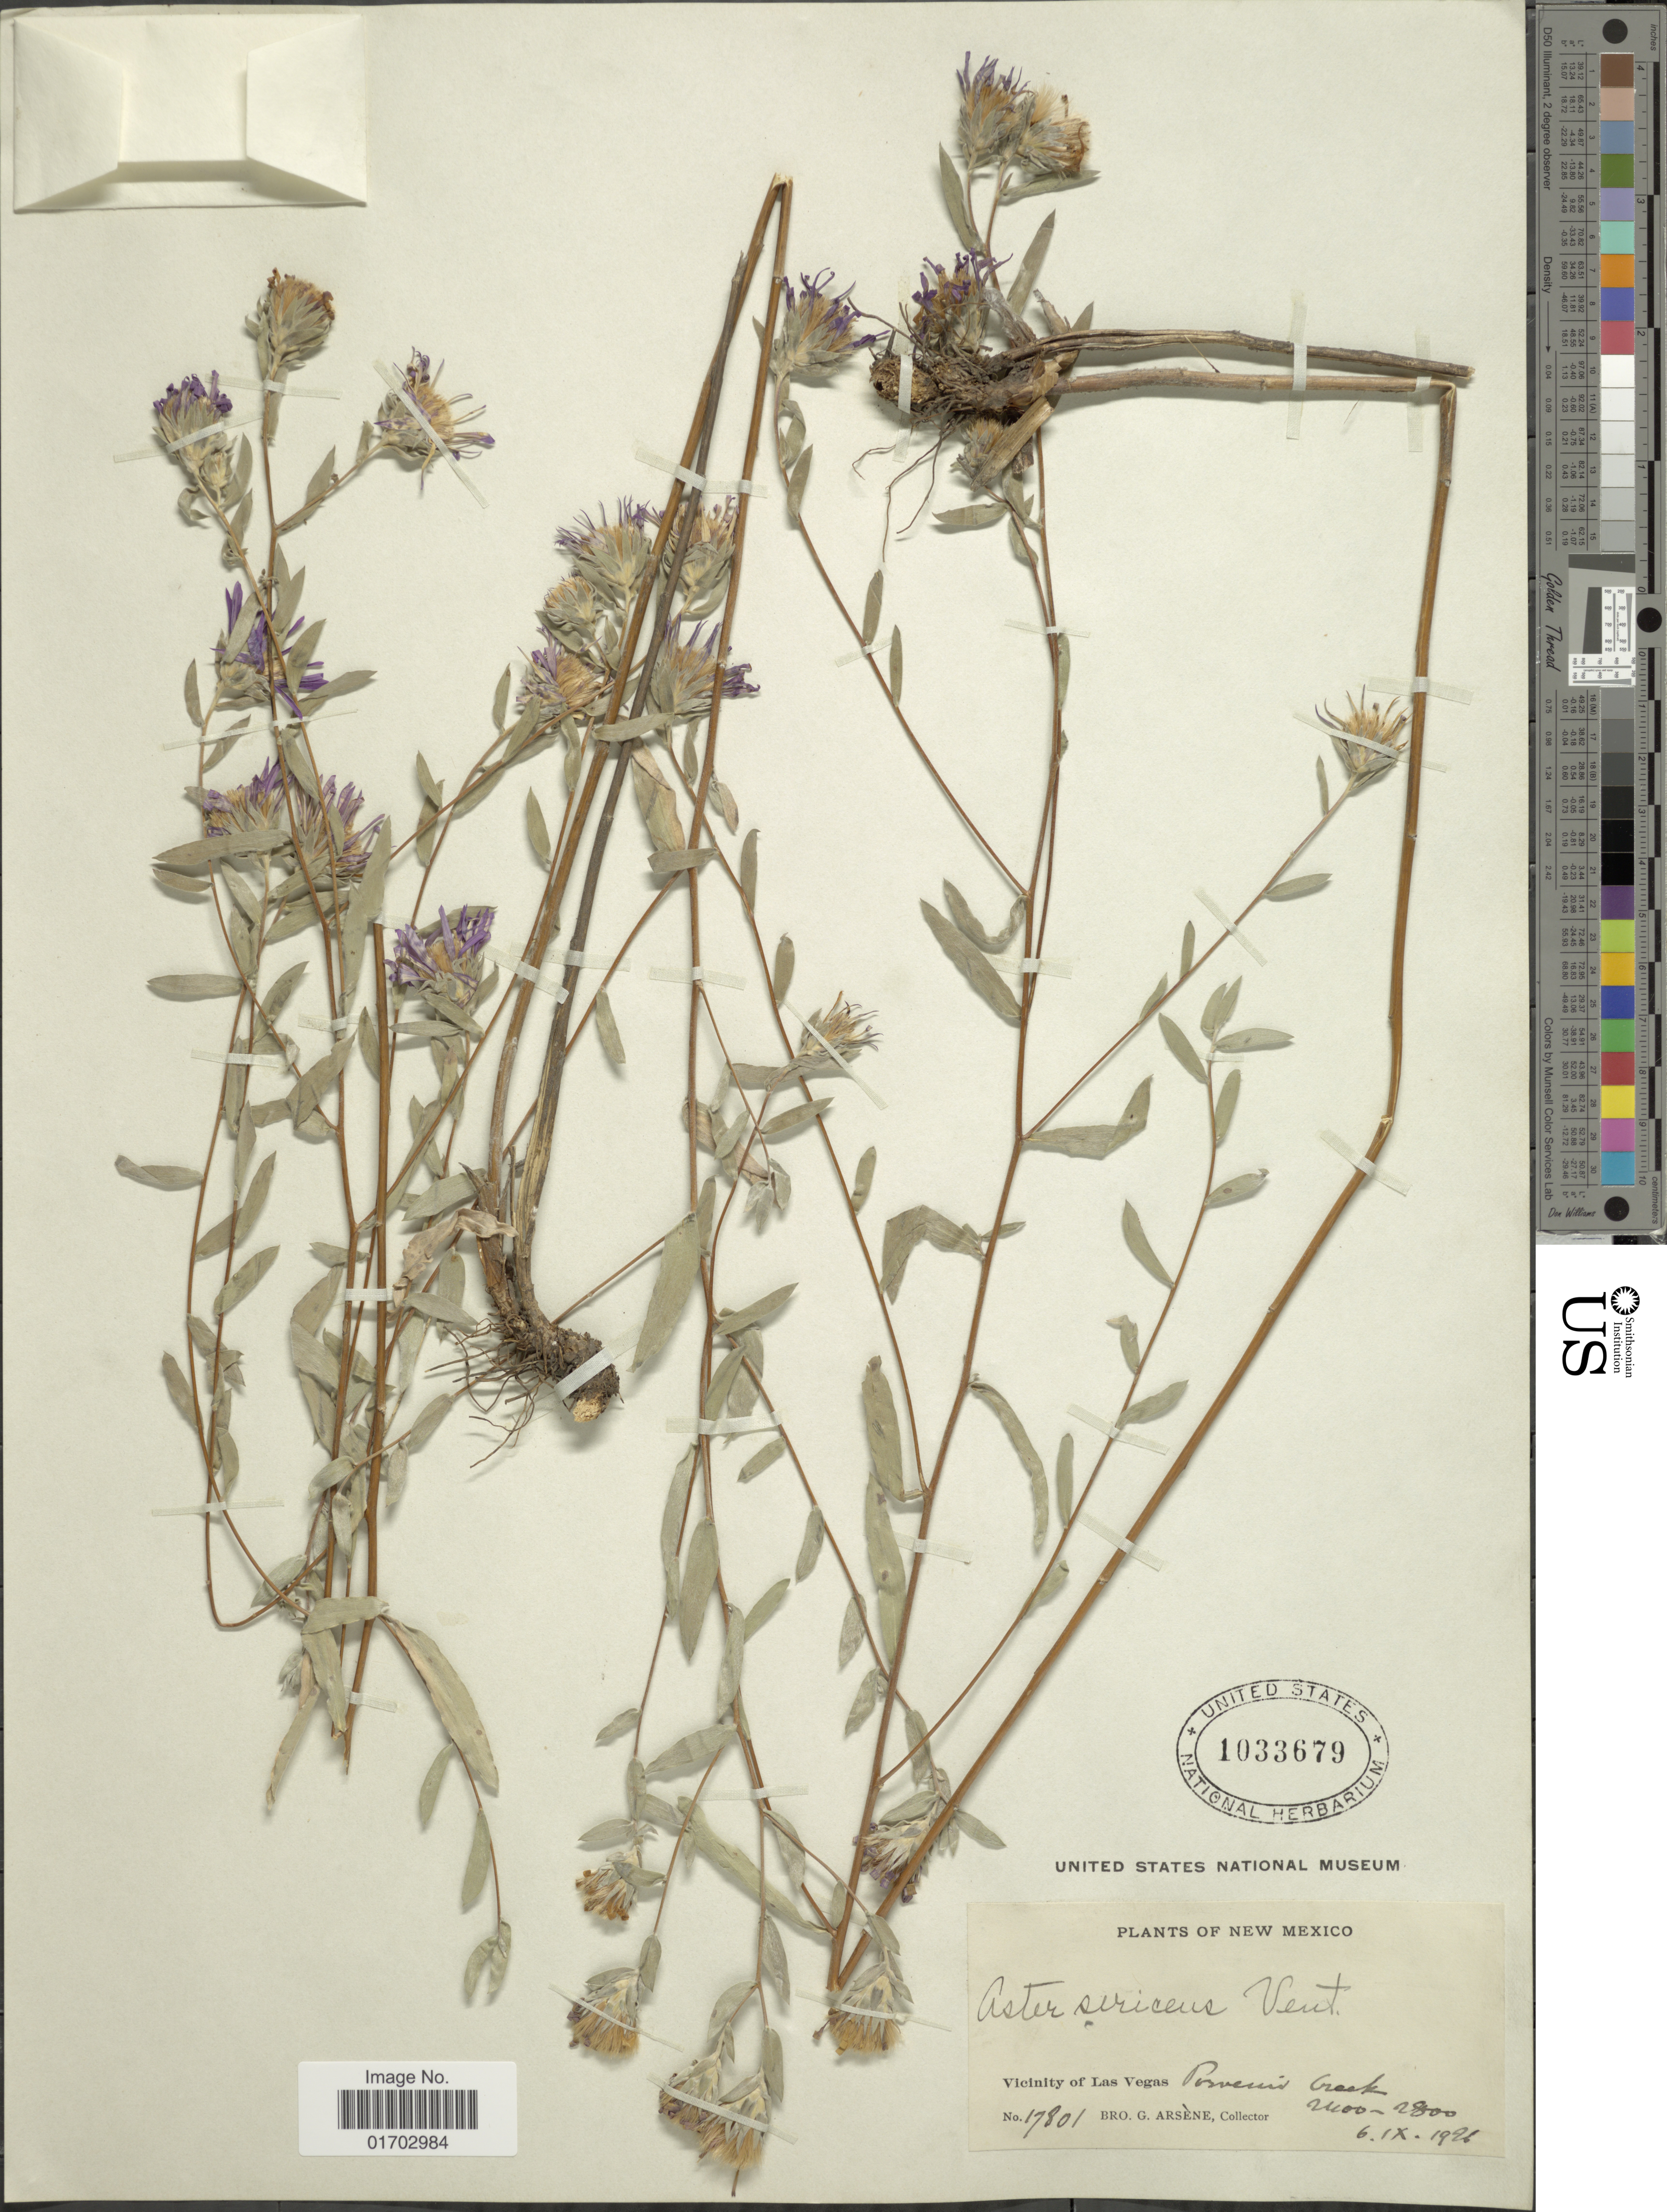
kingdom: Plantae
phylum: Tracheophyta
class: Magnoliopsida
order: Asterales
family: Asteraceae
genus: Symphyotrichum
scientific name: Symphyotrichum sericeum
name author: (Vent.) G.L. Nesom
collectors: Bro. G. Arsène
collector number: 17801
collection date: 1921-09-06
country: United States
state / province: New Mexico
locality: Vicinity of Las Vegas, Porvenir Creek.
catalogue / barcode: US 1033679